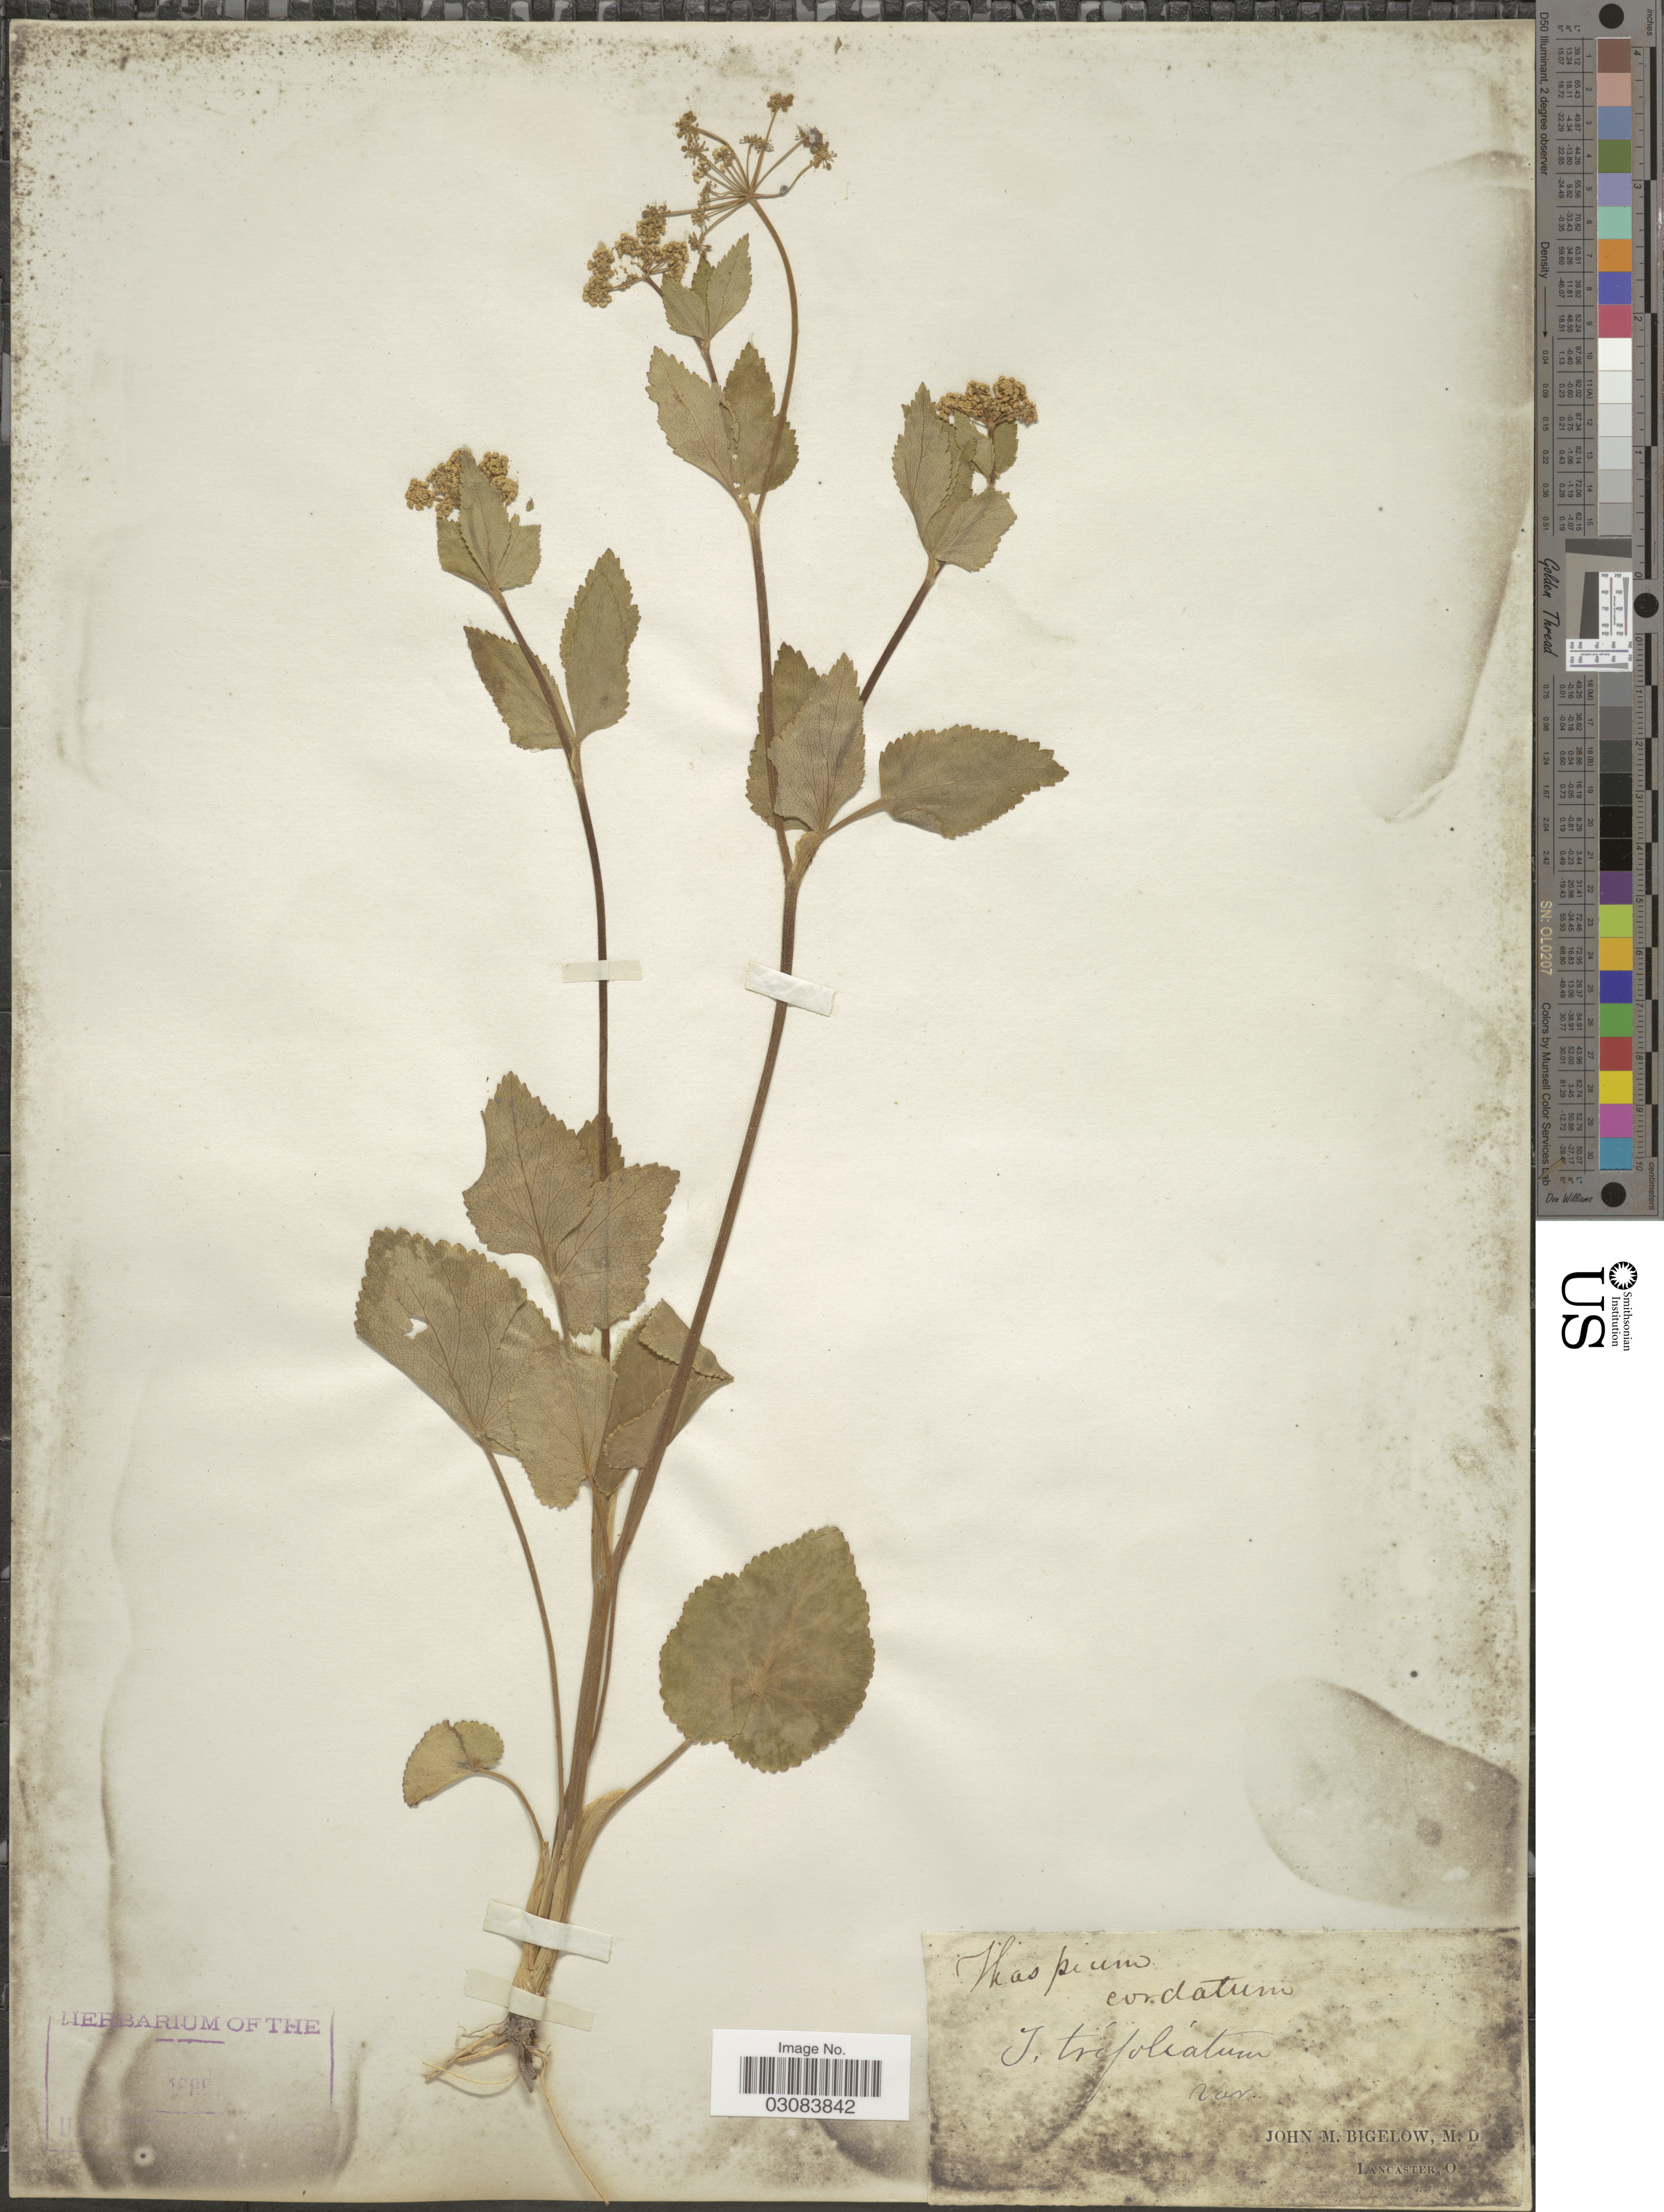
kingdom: Plantae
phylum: Tracheophyta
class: Magnoliopsida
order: Apiales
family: Apiaceae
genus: Zizia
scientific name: Zizia aptera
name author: (A. Gray) Fernald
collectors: J. M. Bigelow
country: United States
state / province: Ohio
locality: Lancaster.